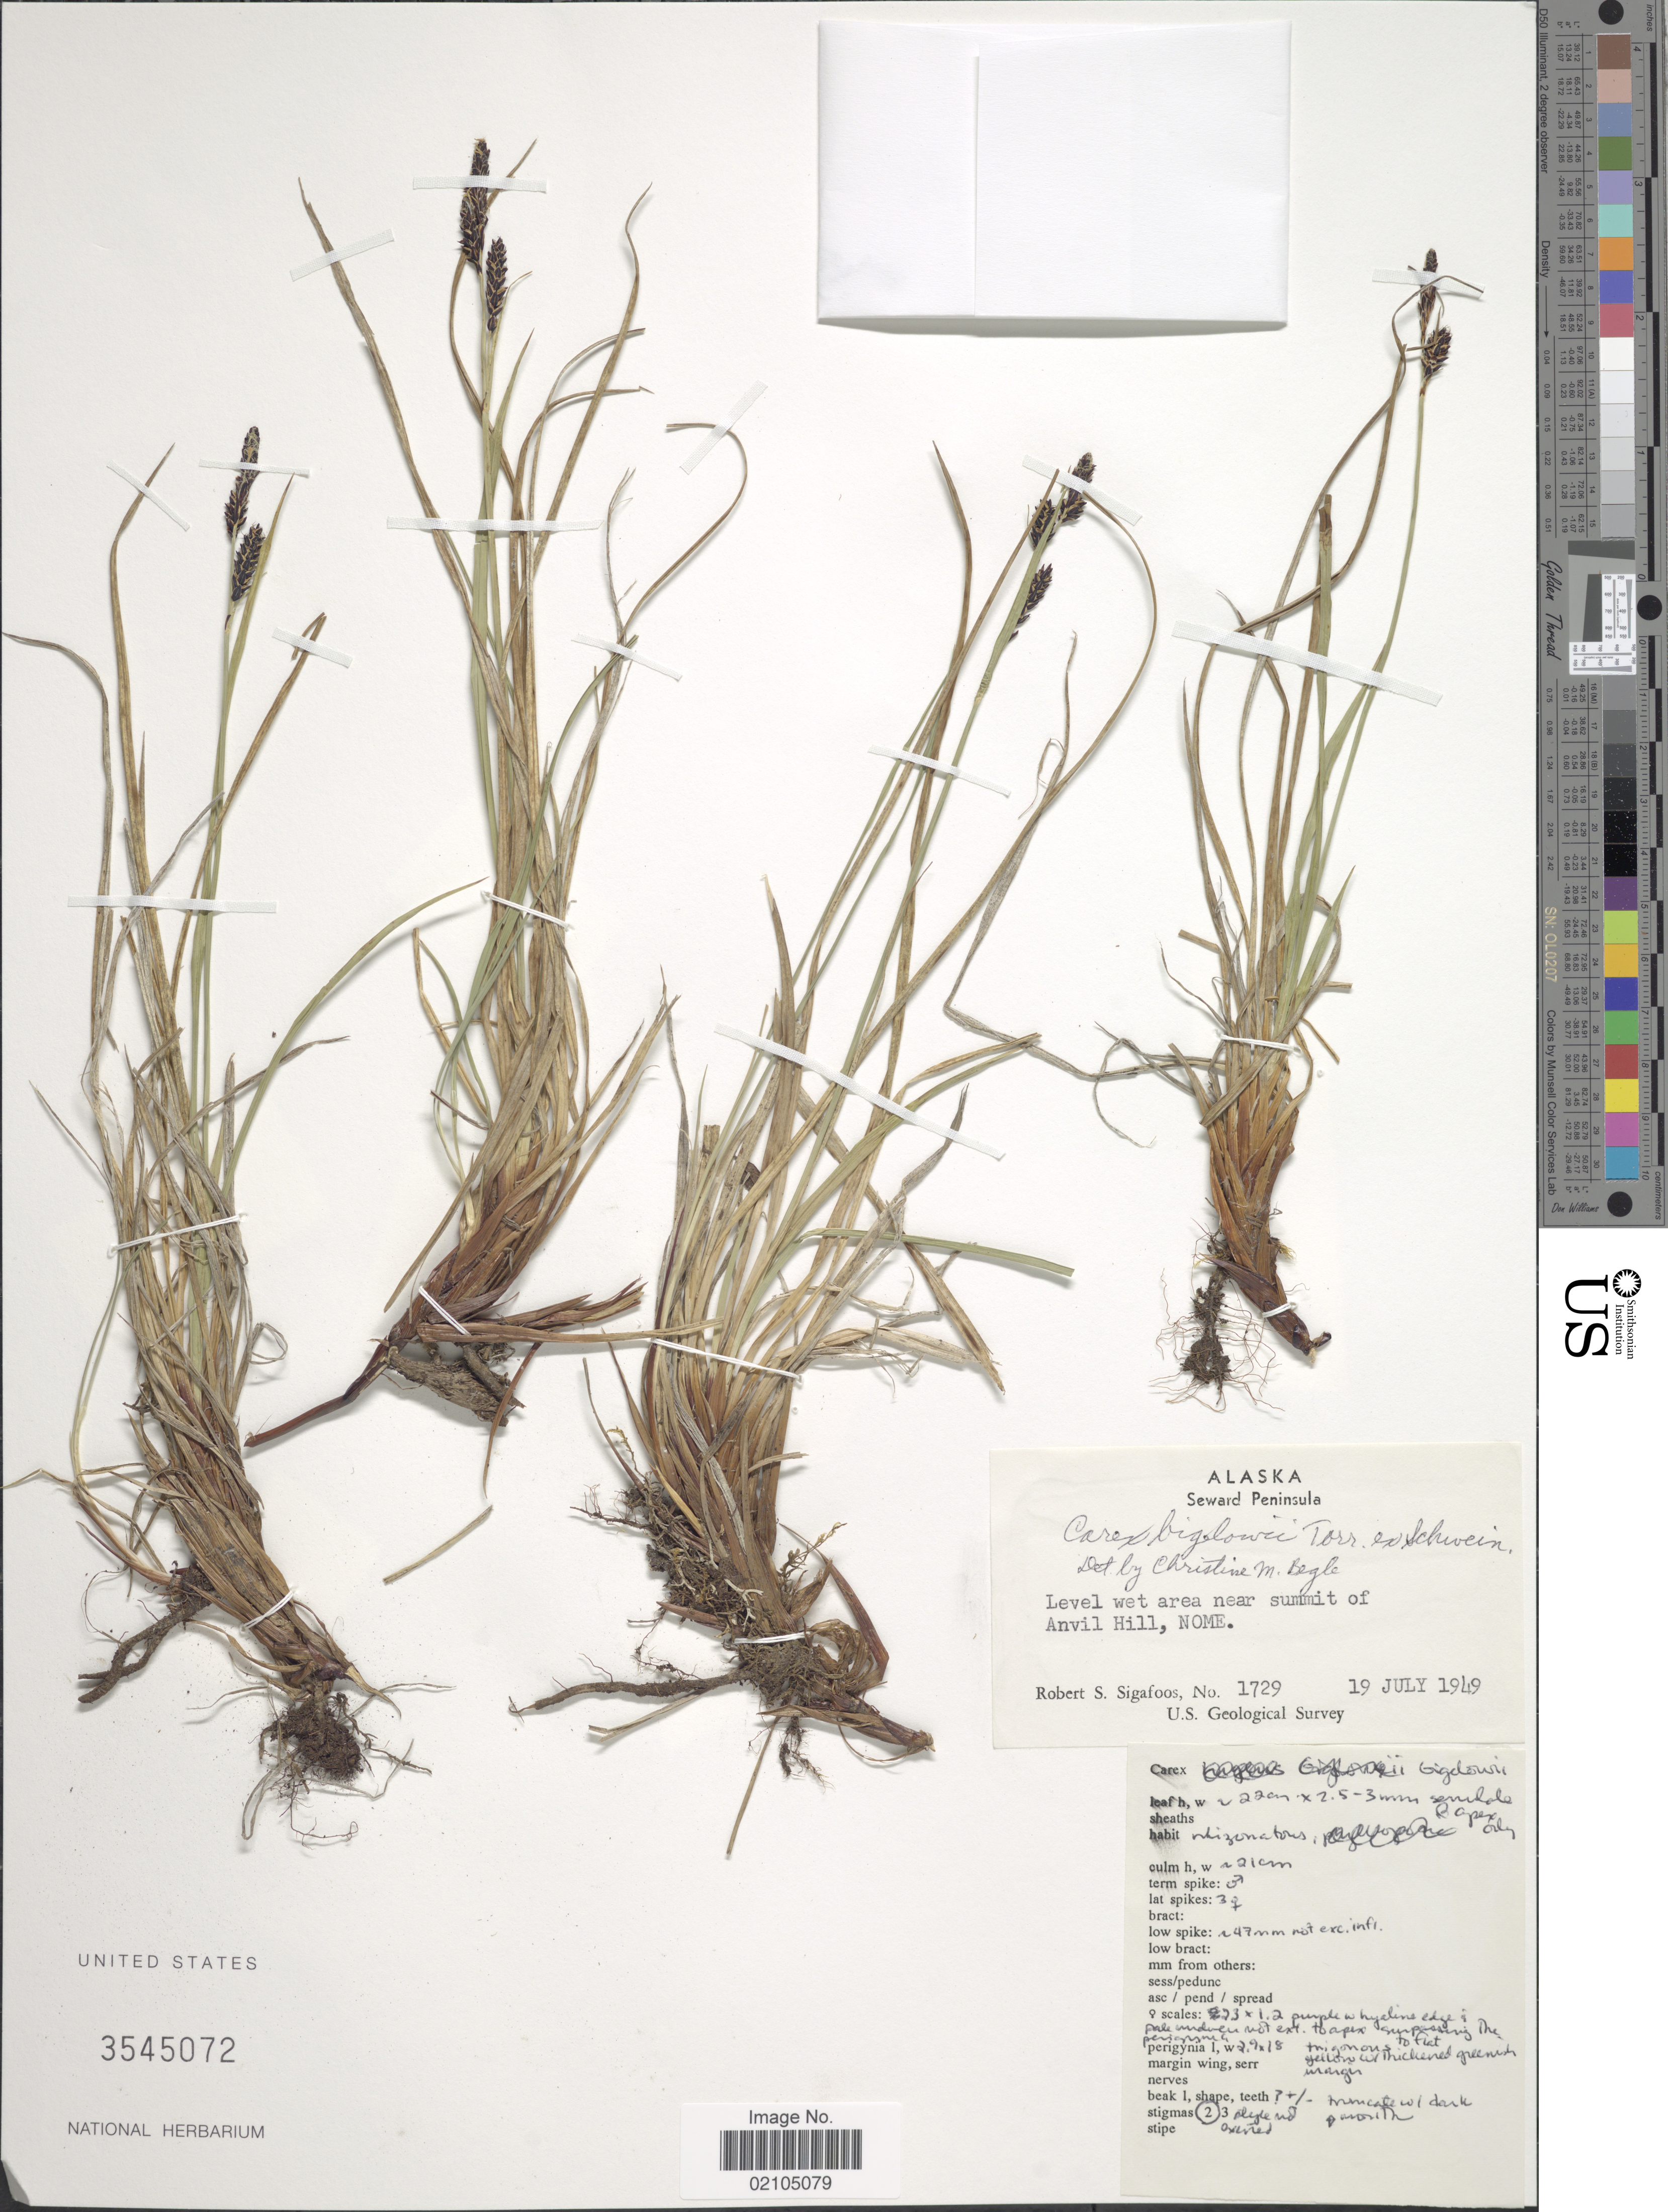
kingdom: Plantae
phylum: Tracheophyta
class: Liliopsida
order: Poales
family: Cyperaceae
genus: Carex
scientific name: Carex bigelowii subsp. lugens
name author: (Holm) T.V. Egorova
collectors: R. Sigafoos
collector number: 1729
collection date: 1949-07-19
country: United States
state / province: Alaska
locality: Seward Peninsula. Level wet area near summit of Anvil Hill, Nome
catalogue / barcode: US 3545072